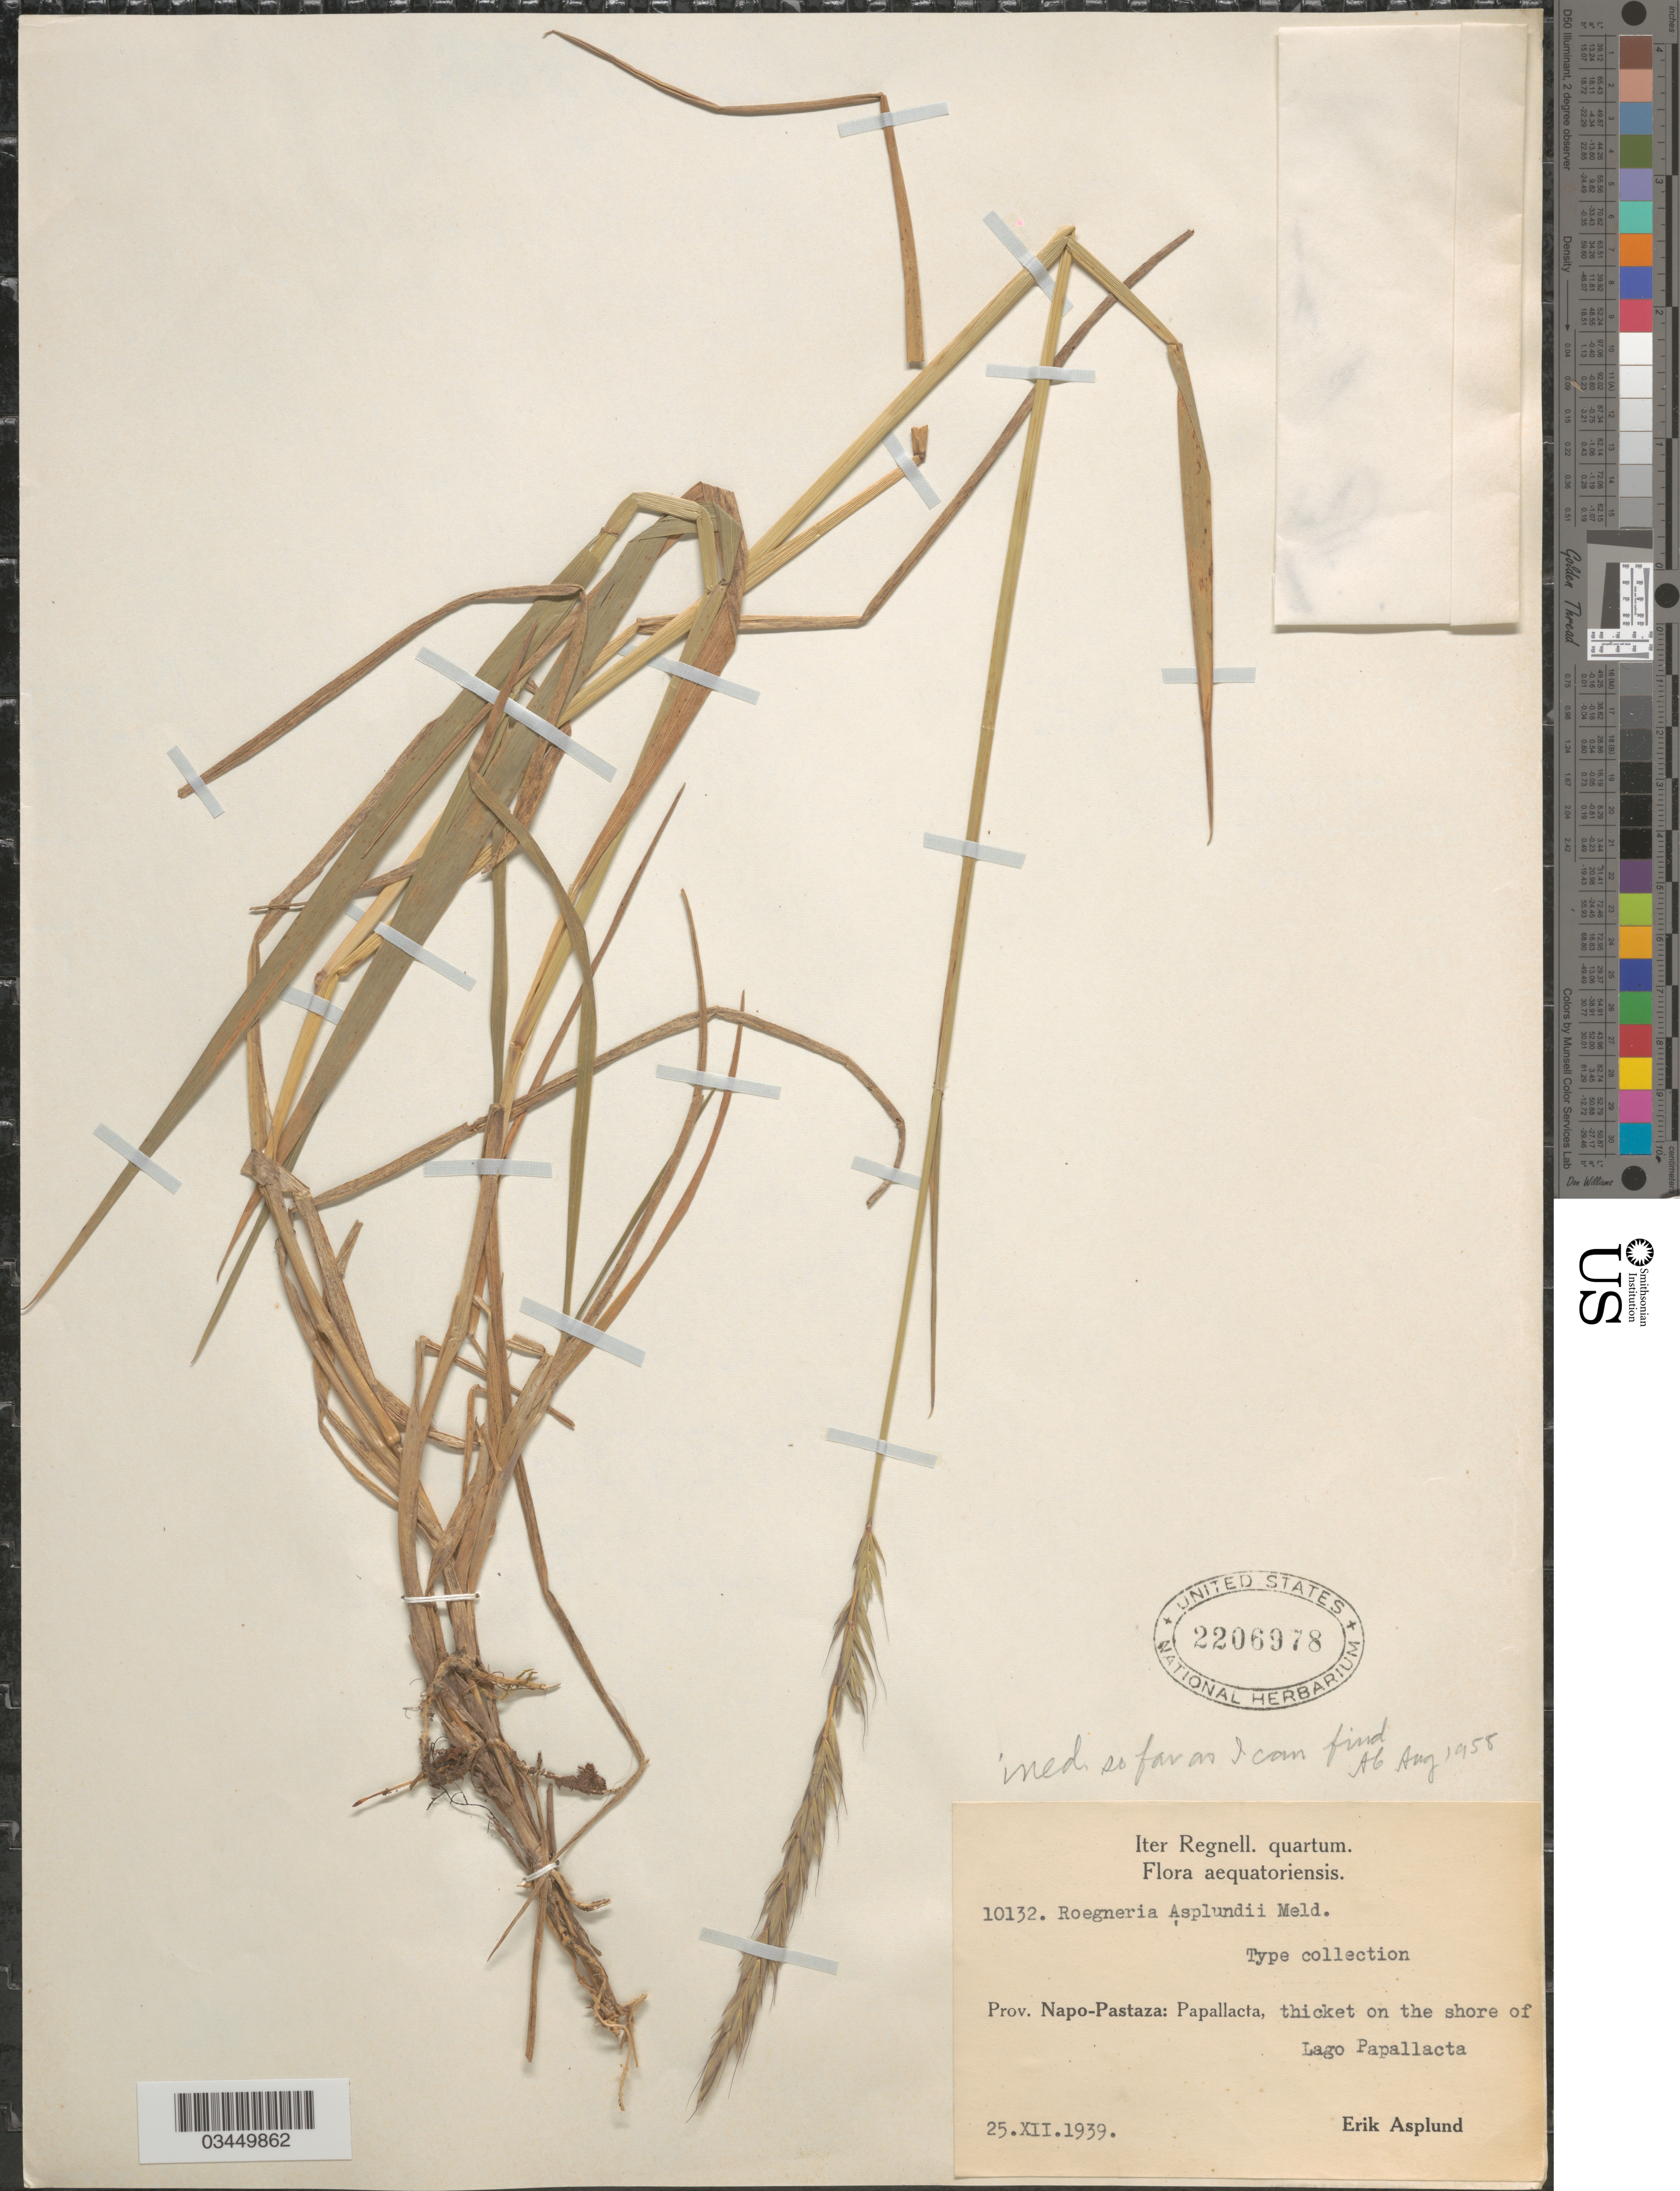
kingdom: Plantae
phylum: Tracheophyta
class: Liliopsida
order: Poales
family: Poaceae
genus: Elymus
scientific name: Elymus sp.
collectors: E. Asplund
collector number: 10132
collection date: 1939-12-25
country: Ecuador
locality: Iter Regnell. quartum. Prov. Napo-Pastaza: Papallacta, thicket on the shore of Lago Papallacta.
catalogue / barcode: US 2206978